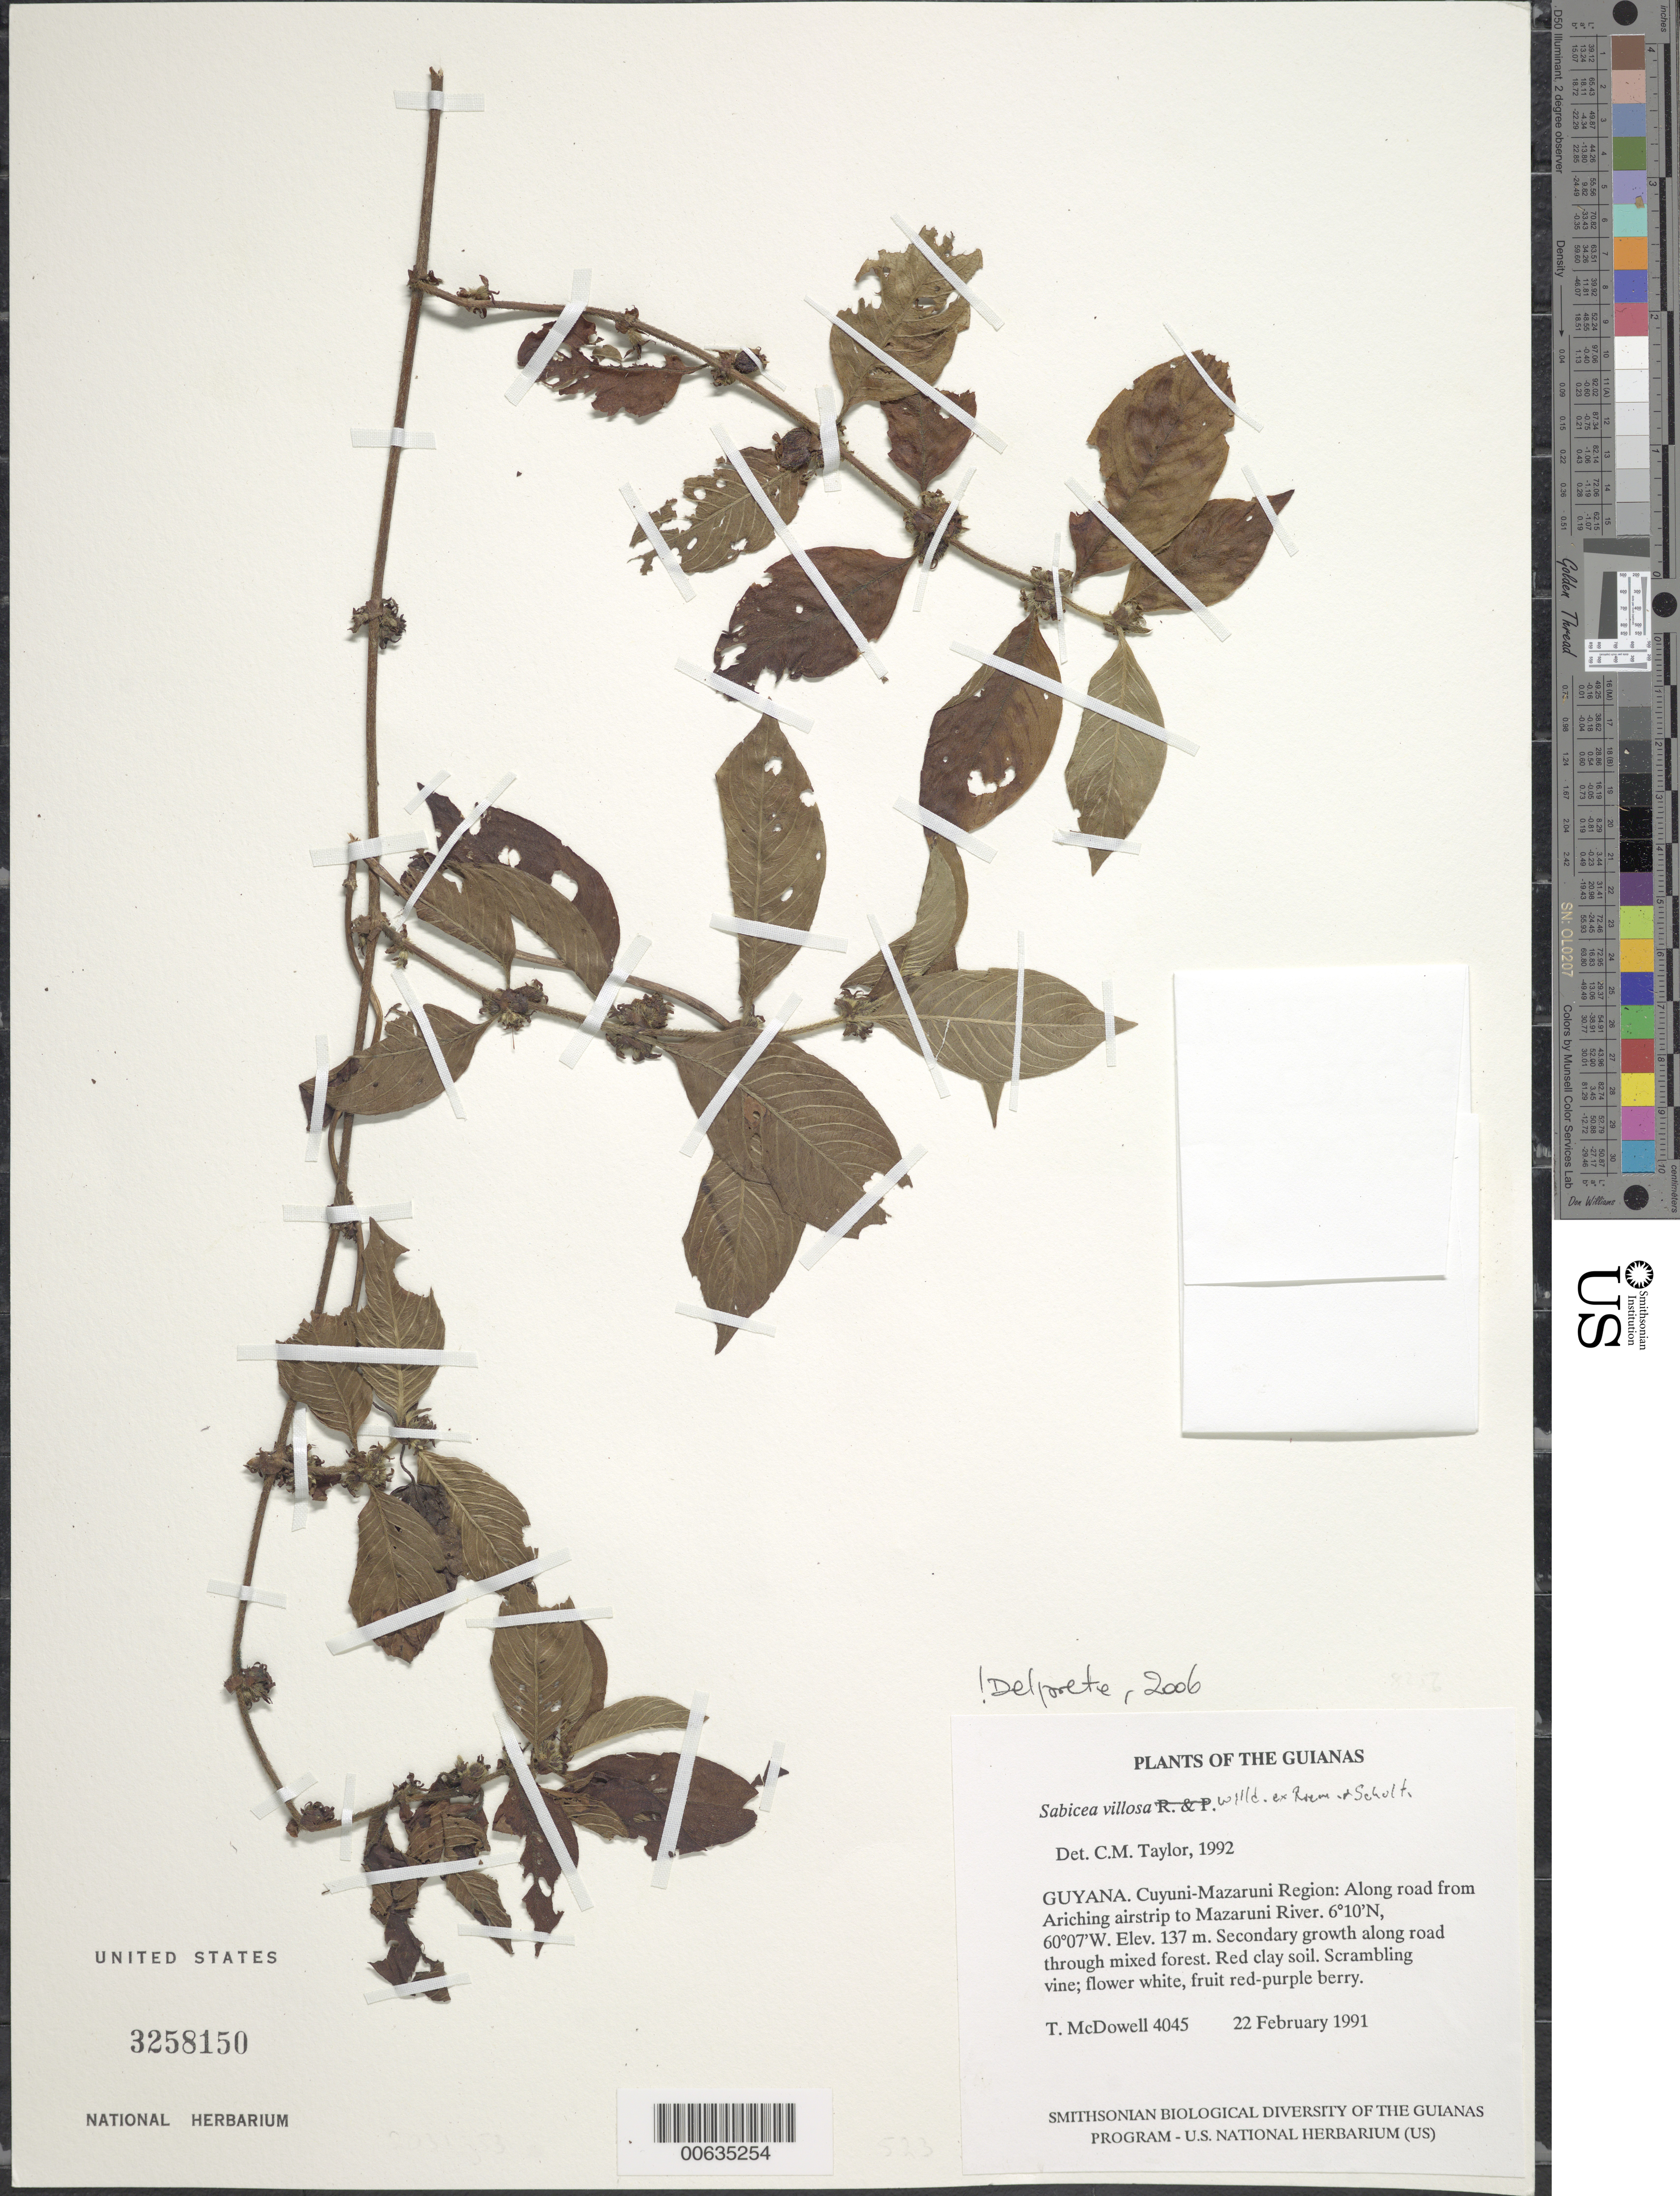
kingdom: Plantae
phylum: Tracheophyta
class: Magnoliopsida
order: Gentianales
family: Rubiaceae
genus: Sabicea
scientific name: Sabicea villosa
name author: Willd. ex Roem. & Schult.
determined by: Delprete, P. G., Herb. de Guyane Cay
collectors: T. McDowell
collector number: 4045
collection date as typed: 22 February 1991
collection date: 1991-02-22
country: Guyana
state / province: Cuyuni-Mazaruni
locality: Along road from Ariching airstrip to Mazaruni River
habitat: Secondary growth along road through mixed forest. Red clay soil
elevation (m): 137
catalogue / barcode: US 3258150